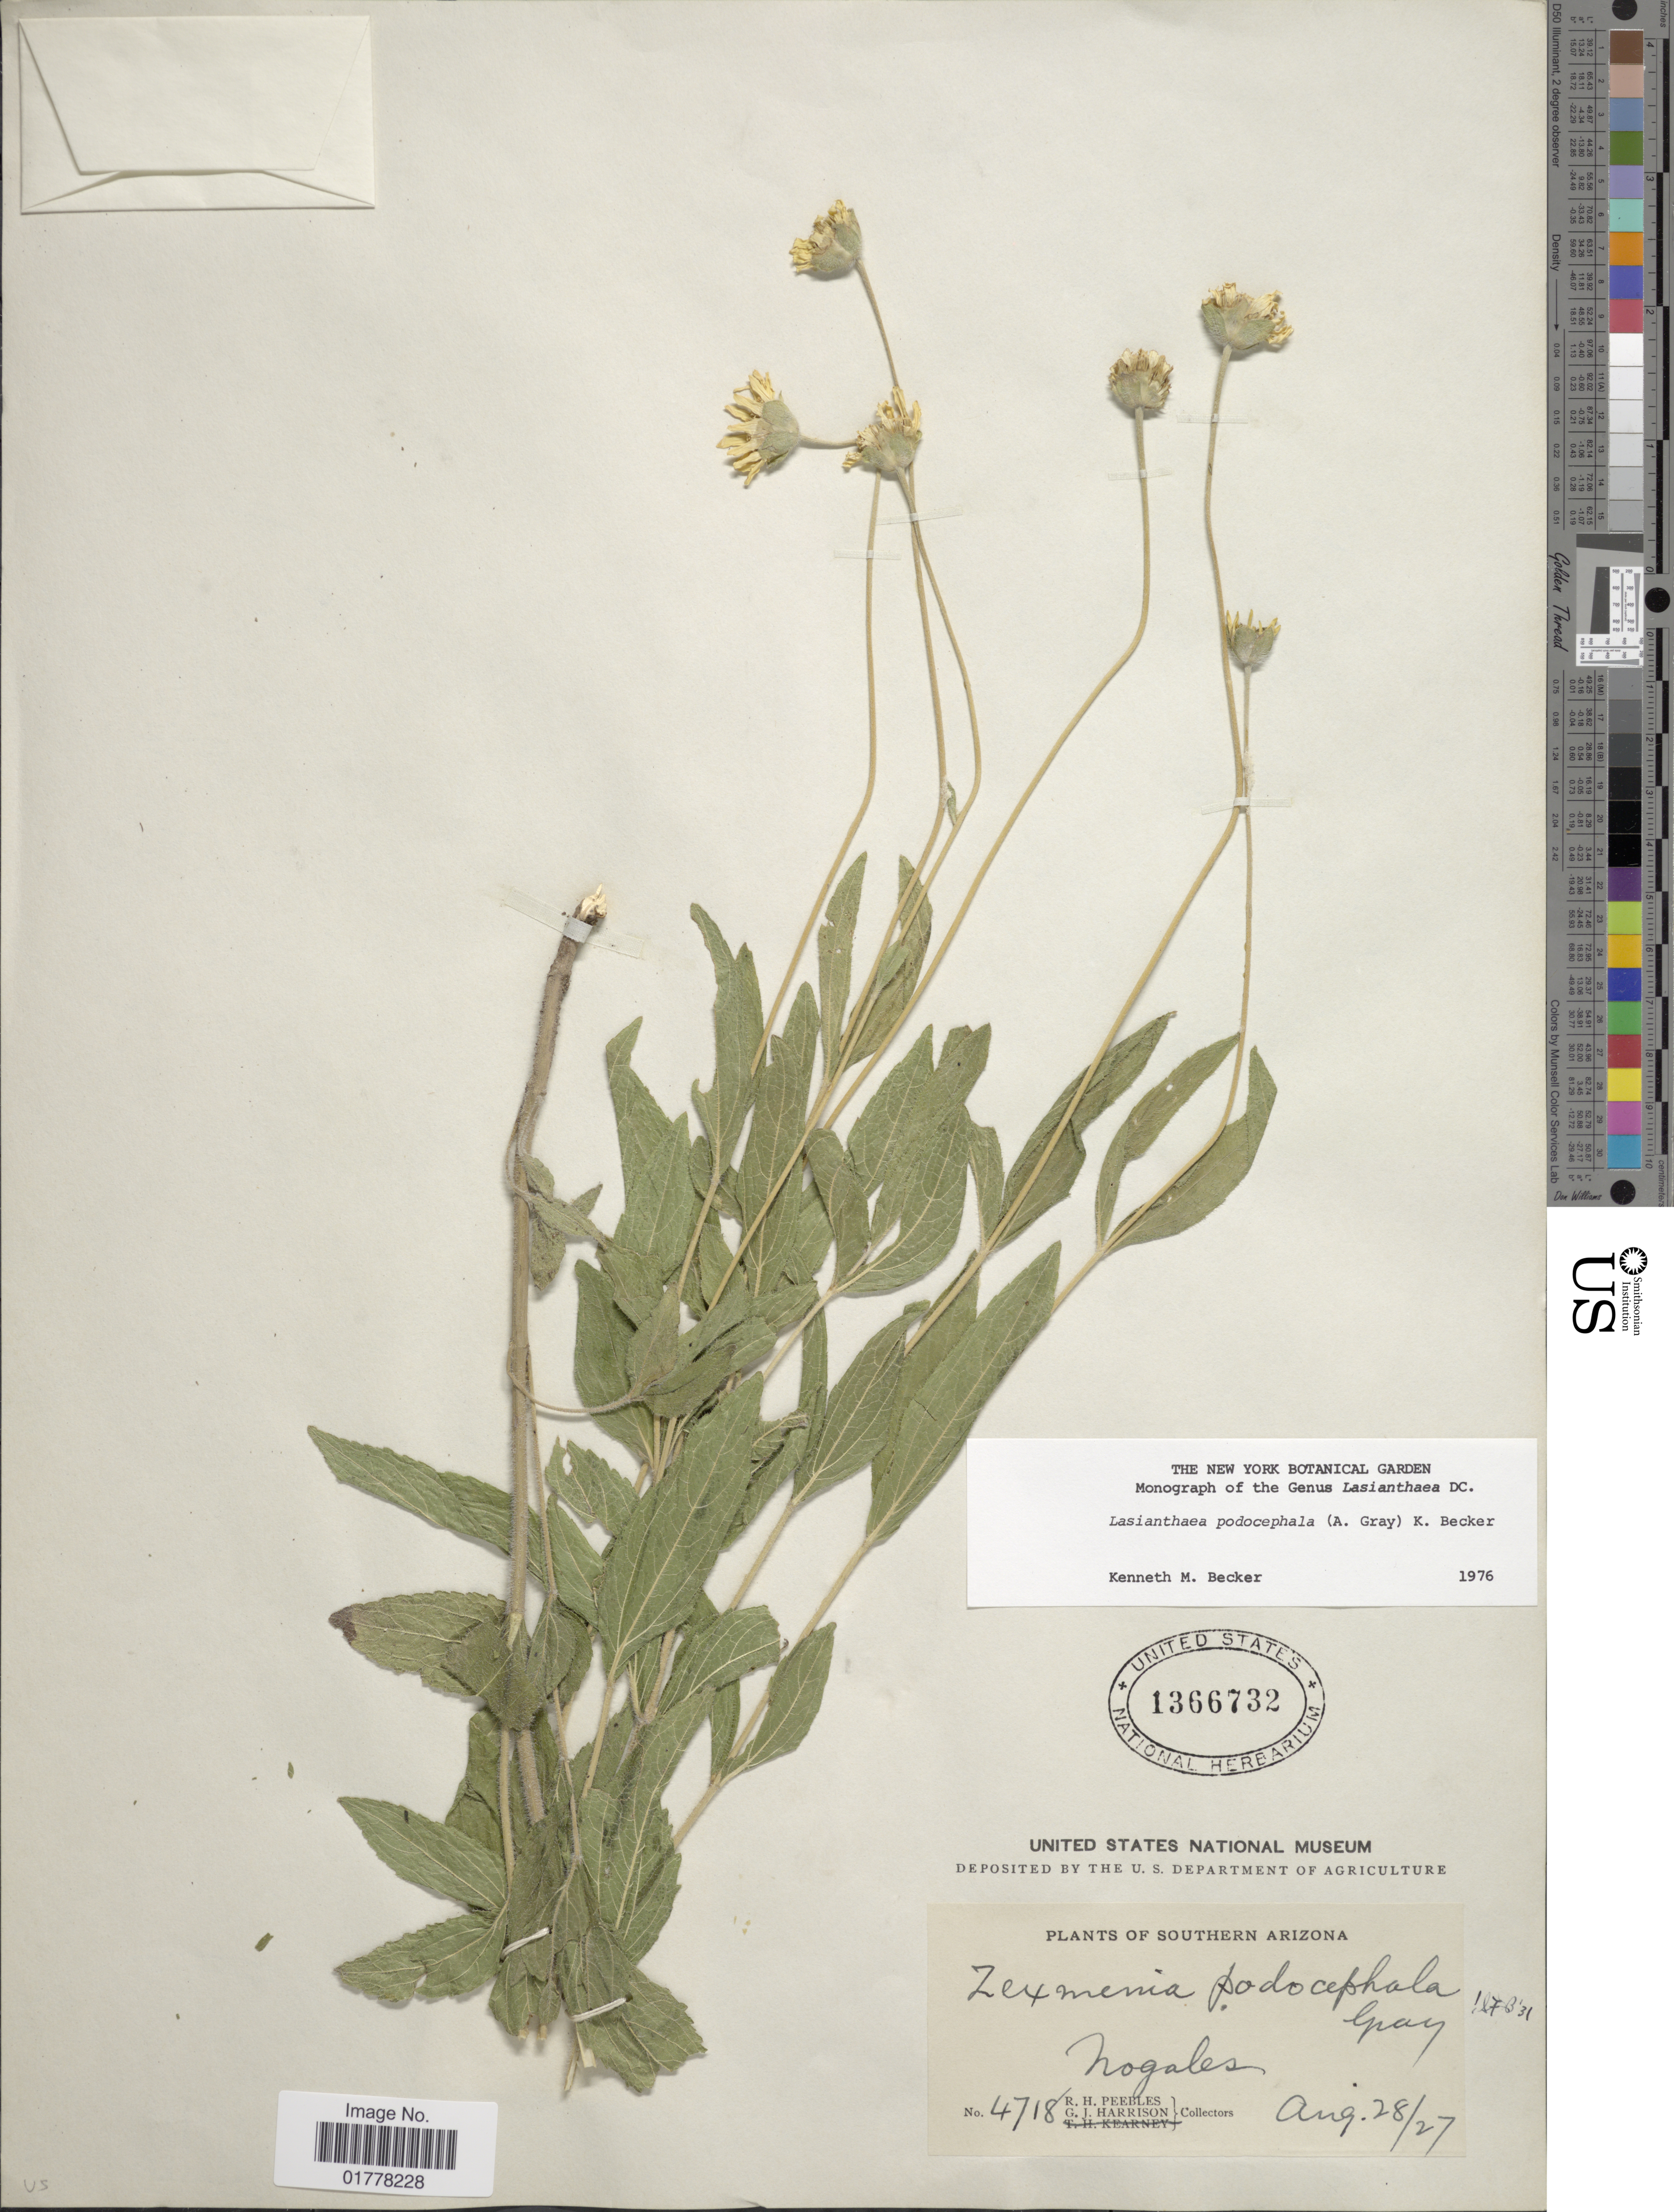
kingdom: Plantae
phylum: Tracheophyta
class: Magnoliopsida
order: Asterales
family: Asteraceae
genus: Lasianthaea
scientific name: Lasianthaea podocephala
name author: (A. Gray) K.M. Becker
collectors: R. H. Peebles & G. J. Harrison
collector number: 4718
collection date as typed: Transcribed d/m/y: 28/8/27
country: United States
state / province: Arizona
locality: Southern Arizona. Nogales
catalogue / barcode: US 1366732